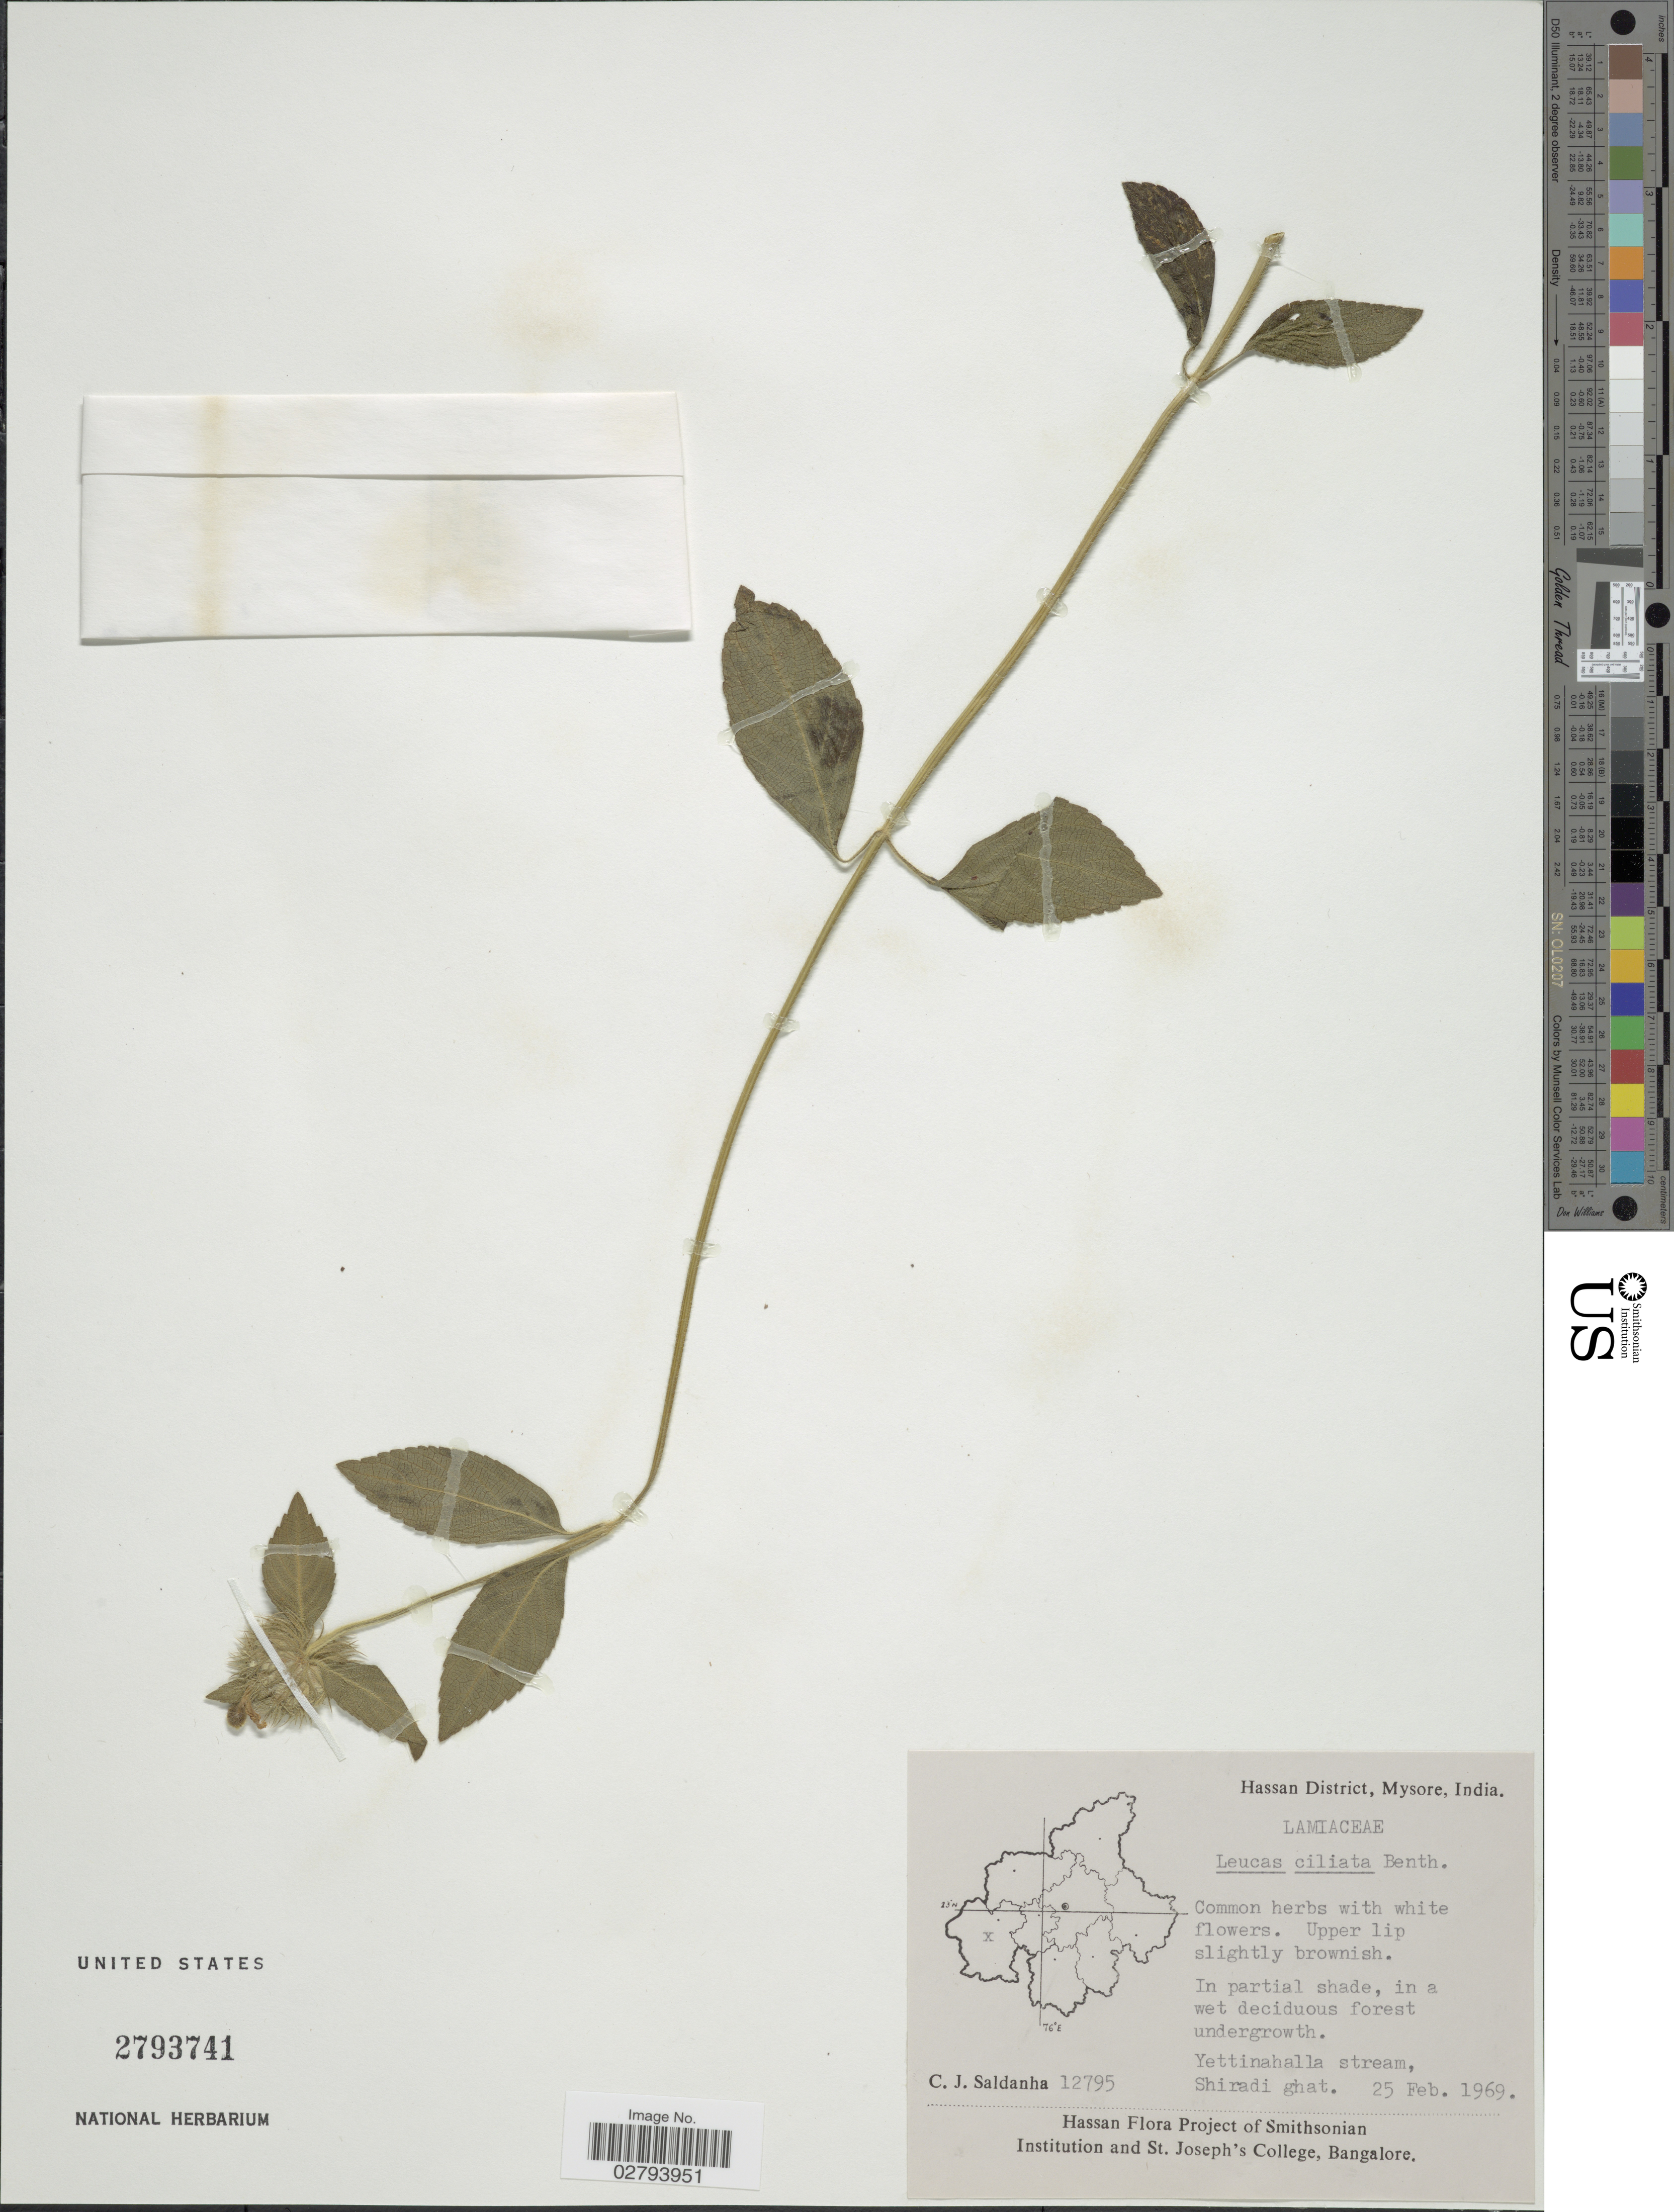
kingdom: Plantae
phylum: Tracheophyta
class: Magnoliopsida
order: Lamiales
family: Lamiaceae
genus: Leucas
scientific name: Leucas ciliata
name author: Benth.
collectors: C. J. Saldanha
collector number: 12795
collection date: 1969-02-25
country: India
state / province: Karnataka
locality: Hassan District, Mysore, Yettinahalla stream, Shiradi ghat.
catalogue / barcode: US 2793741